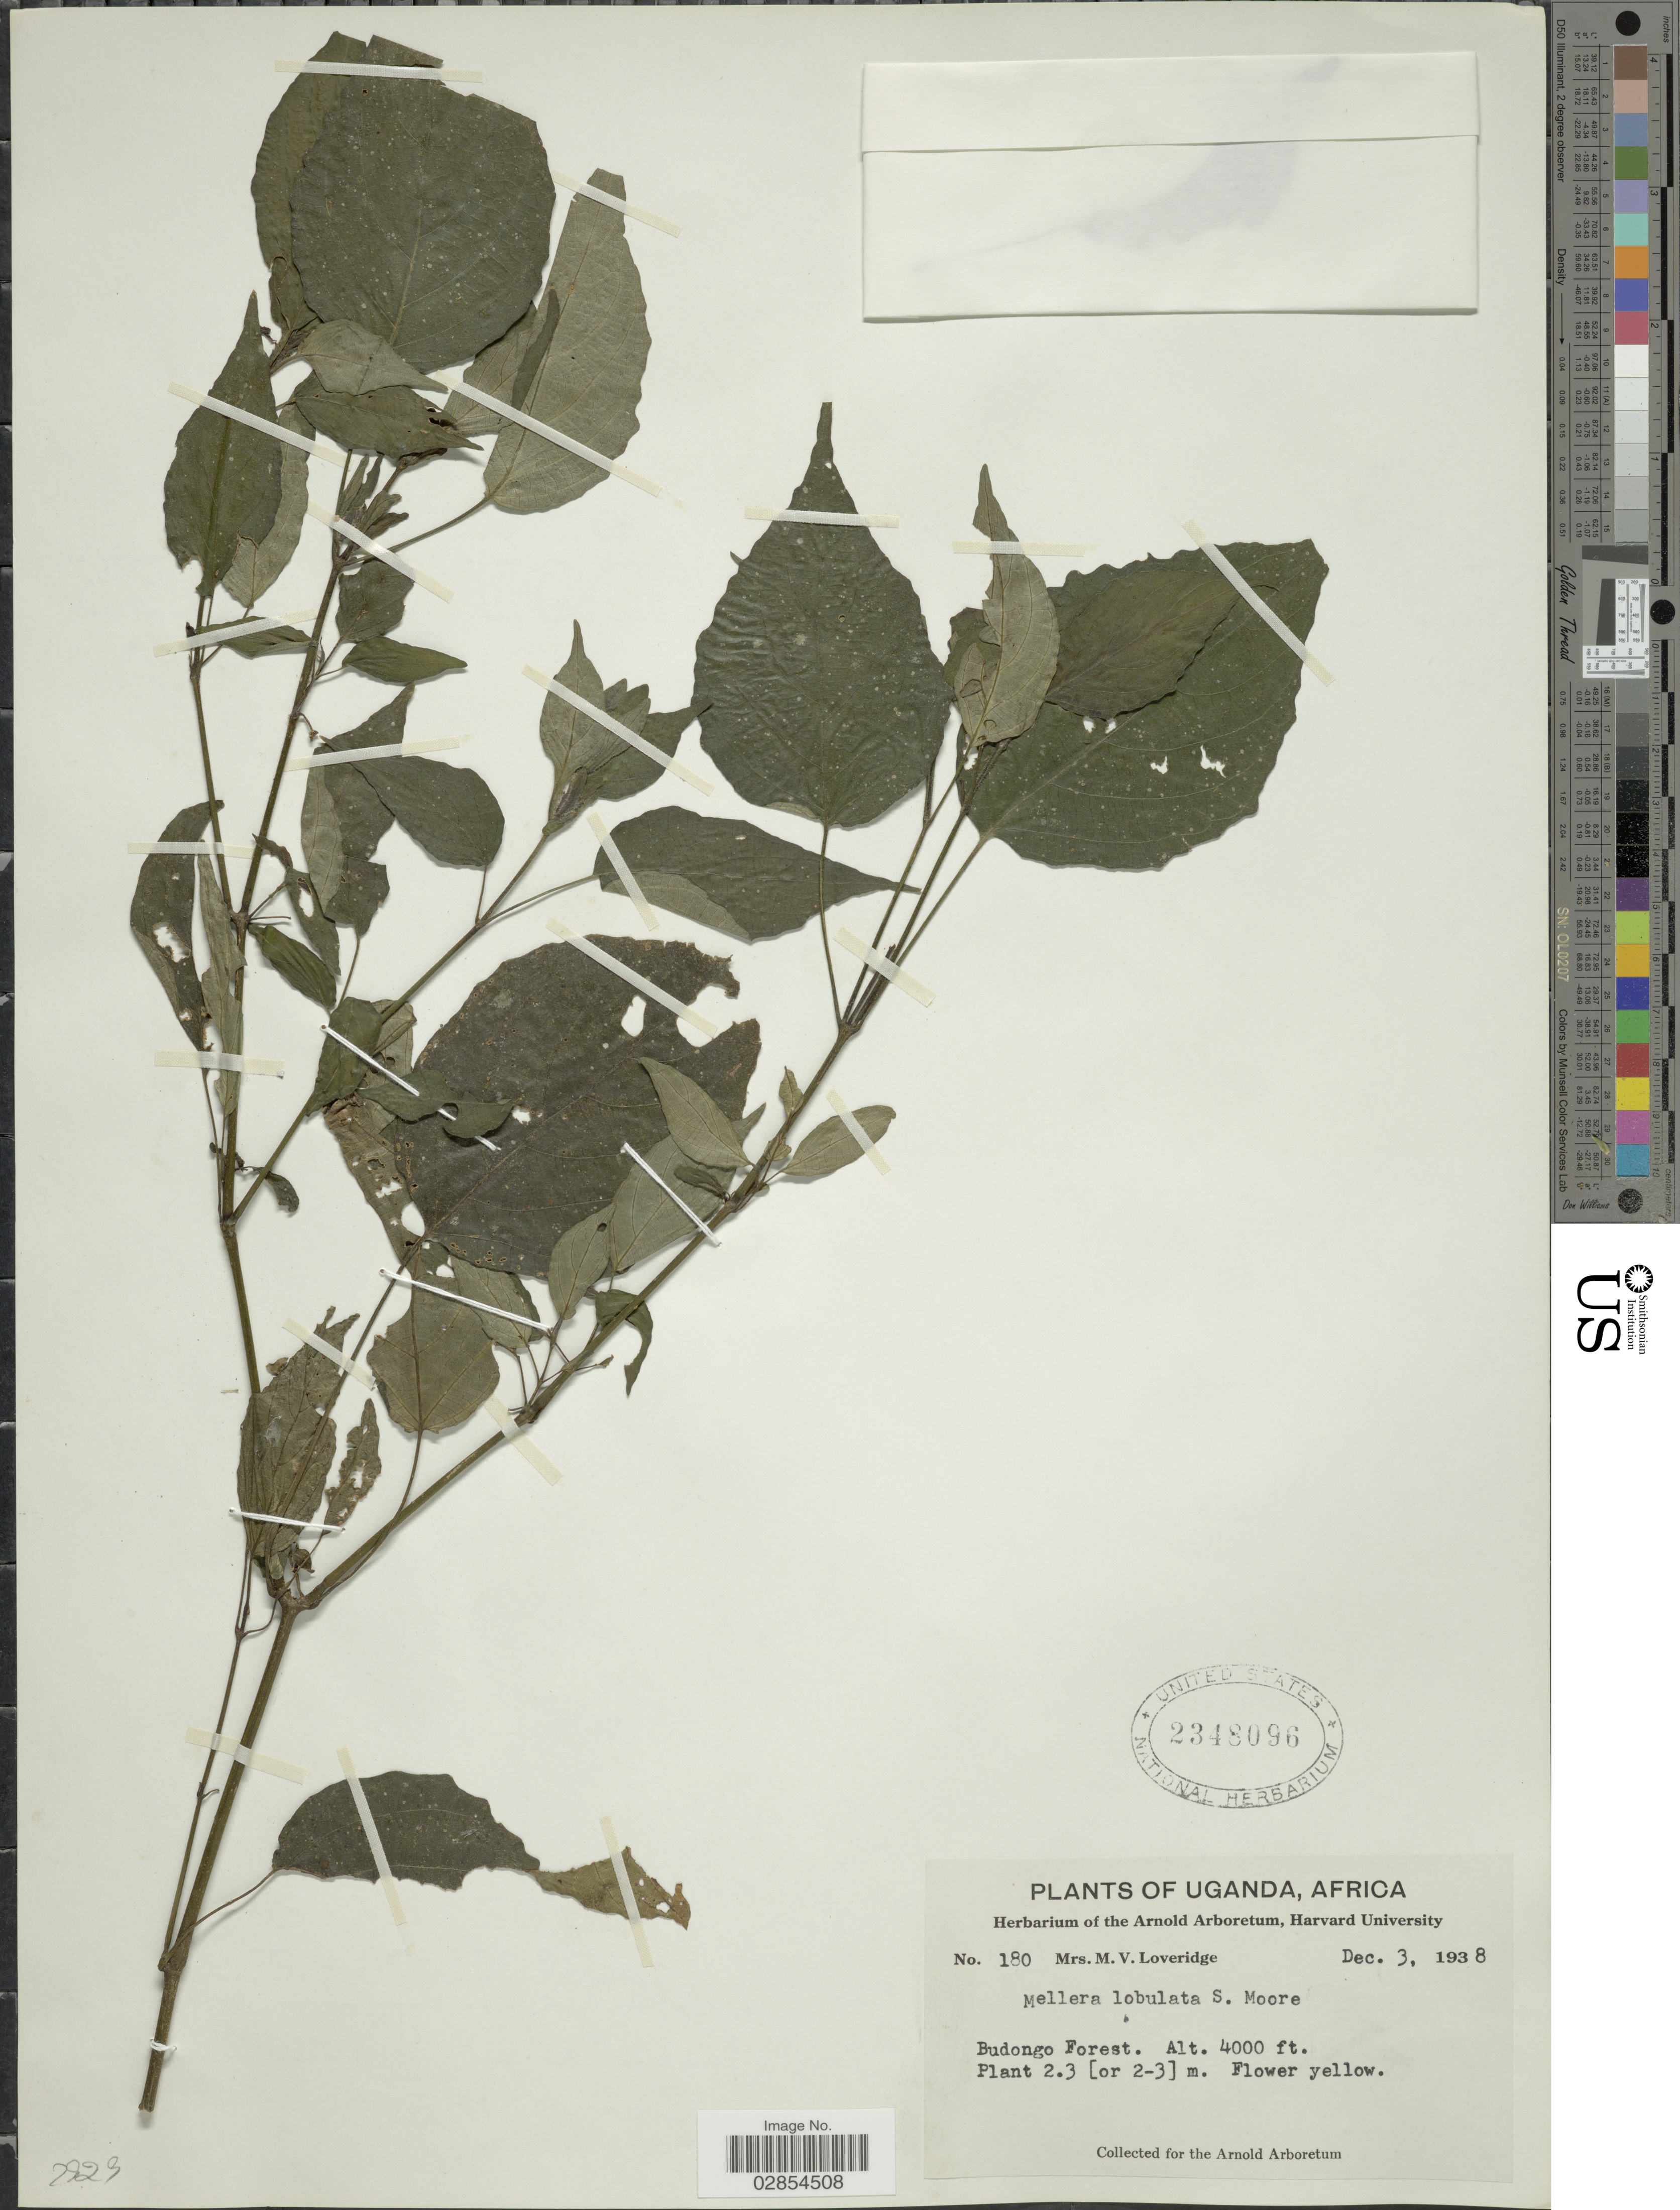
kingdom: Plantae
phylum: Tracheophyta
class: Magnoliopsida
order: Lamiales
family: Acanthaceae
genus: Mellera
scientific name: Mellera lobulata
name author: S. Moore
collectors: M. Loveridge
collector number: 180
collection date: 1938-12-03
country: Uganda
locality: Budongo Forest.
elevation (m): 1219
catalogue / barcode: US 2348096